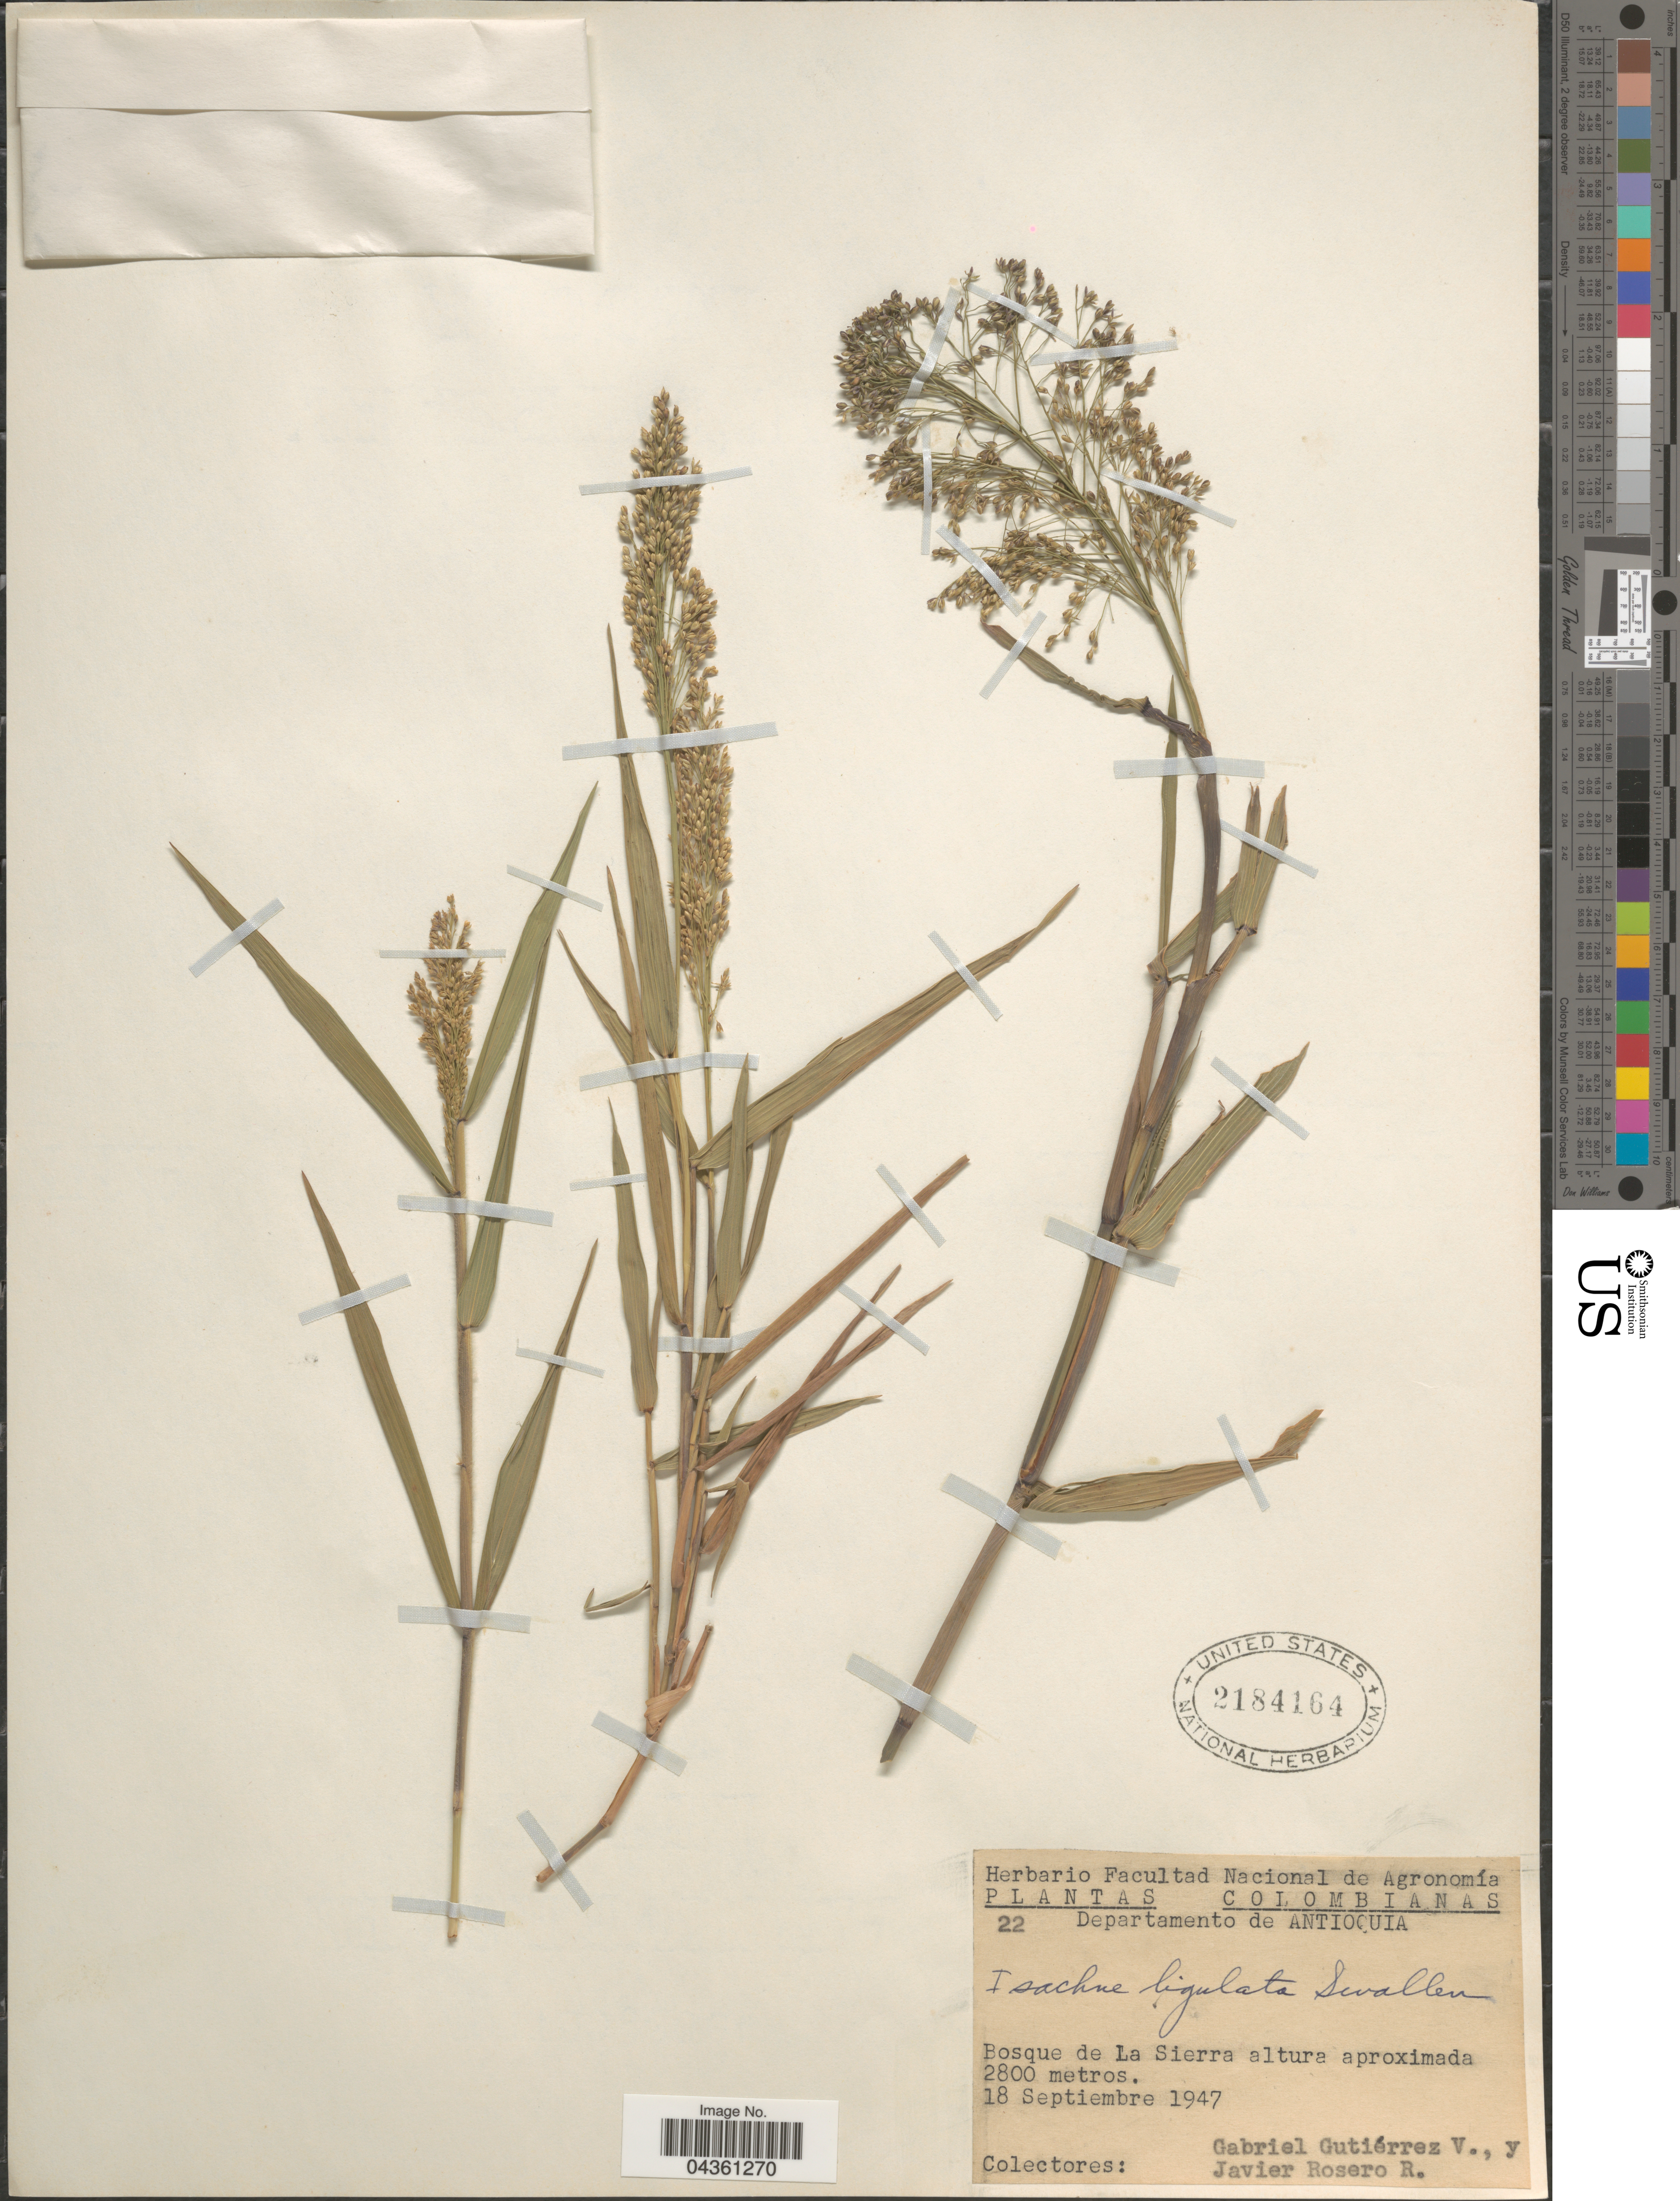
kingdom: Plantae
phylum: Tracheophyta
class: Liliopsida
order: Poales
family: Poaceae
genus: Isachne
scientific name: Isachne ligulata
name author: Swallen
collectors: G. Gutiérrez V. & J. Rosero R.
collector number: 22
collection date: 1947-09-18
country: Colombia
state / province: Antioquia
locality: Departamento de Antioquia. Bosque de La Sierra.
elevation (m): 2800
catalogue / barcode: US 2184164